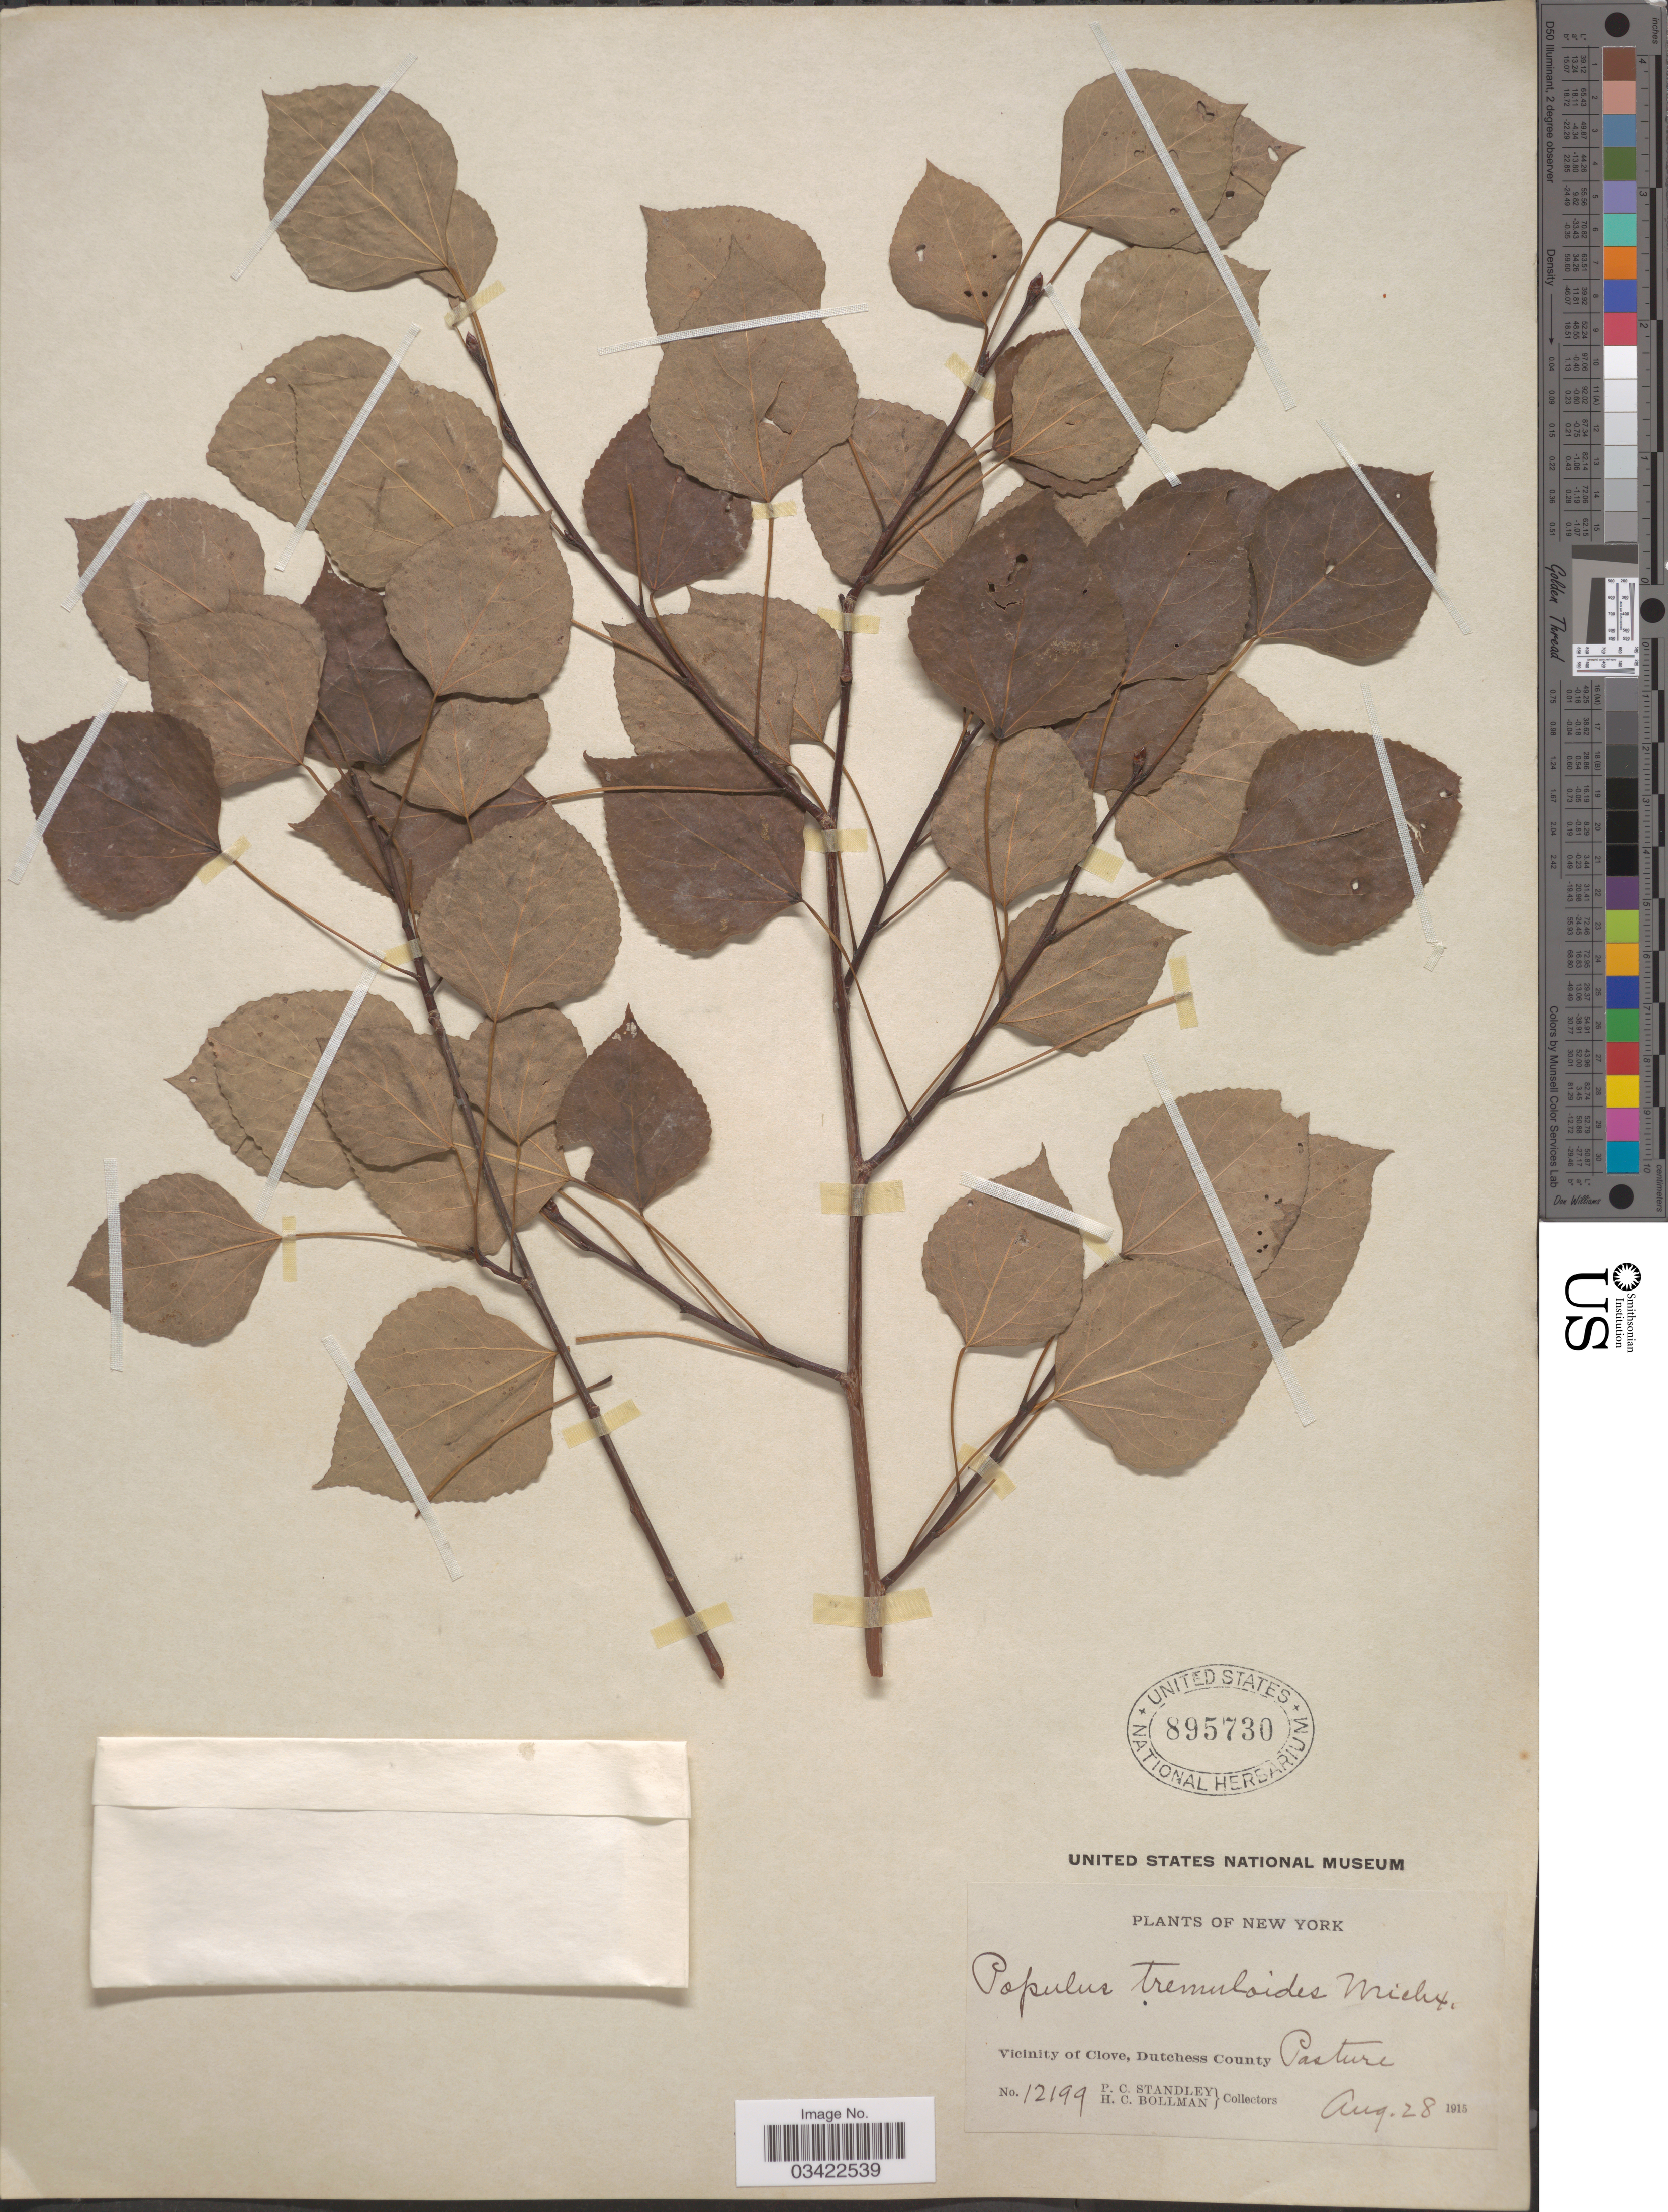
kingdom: Plantae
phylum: Tracheophyta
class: Magnoliopsida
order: Malpighiales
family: Salicaceae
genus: Populus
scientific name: Populus tremuloides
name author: Michx.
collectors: P. C. Standley & H. C. Bollman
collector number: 12199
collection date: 1915-08-28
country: United States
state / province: New York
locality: Vicinity of Clove, Dutchess County.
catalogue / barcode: US 895730